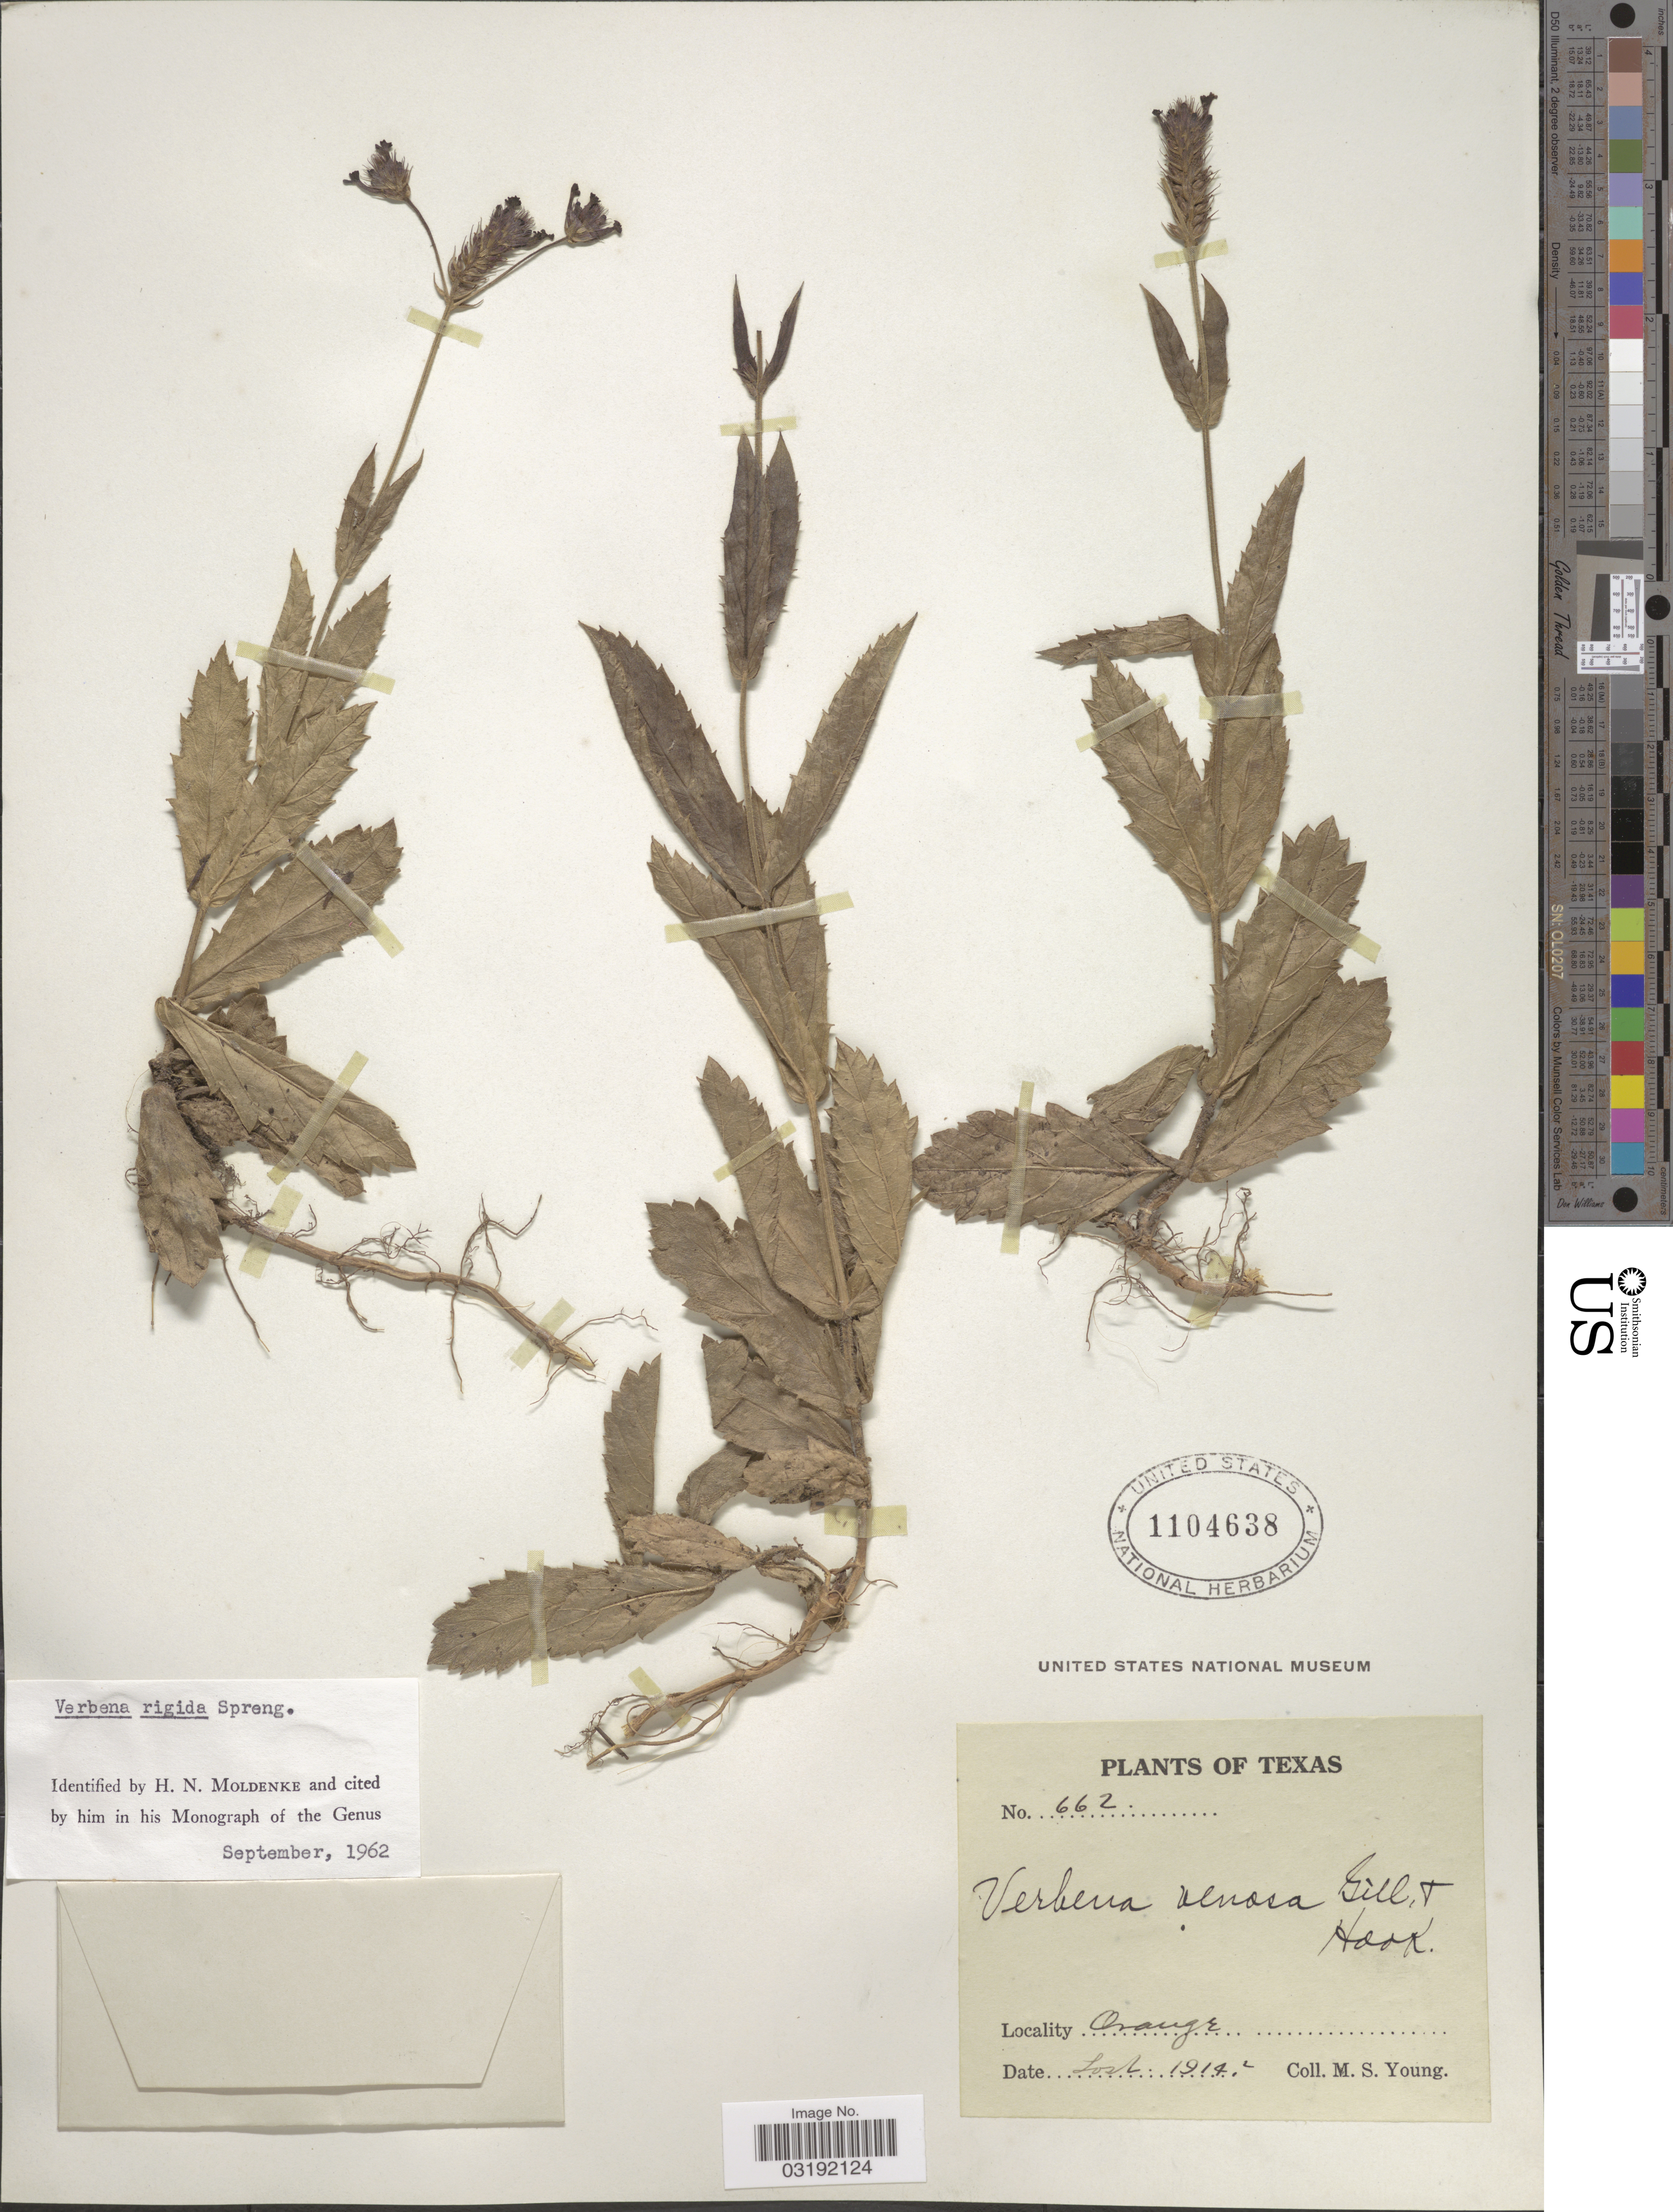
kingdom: Plantae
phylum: Tracheophyta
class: Magnoliopsida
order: Lamiales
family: Verbenaceae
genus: Verbena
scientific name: Verbena rigida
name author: Spreng.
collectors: M. Young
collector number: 662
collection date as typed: Lost 1914?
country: United States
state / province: Texas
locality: Orange.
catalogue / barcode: US 1104638